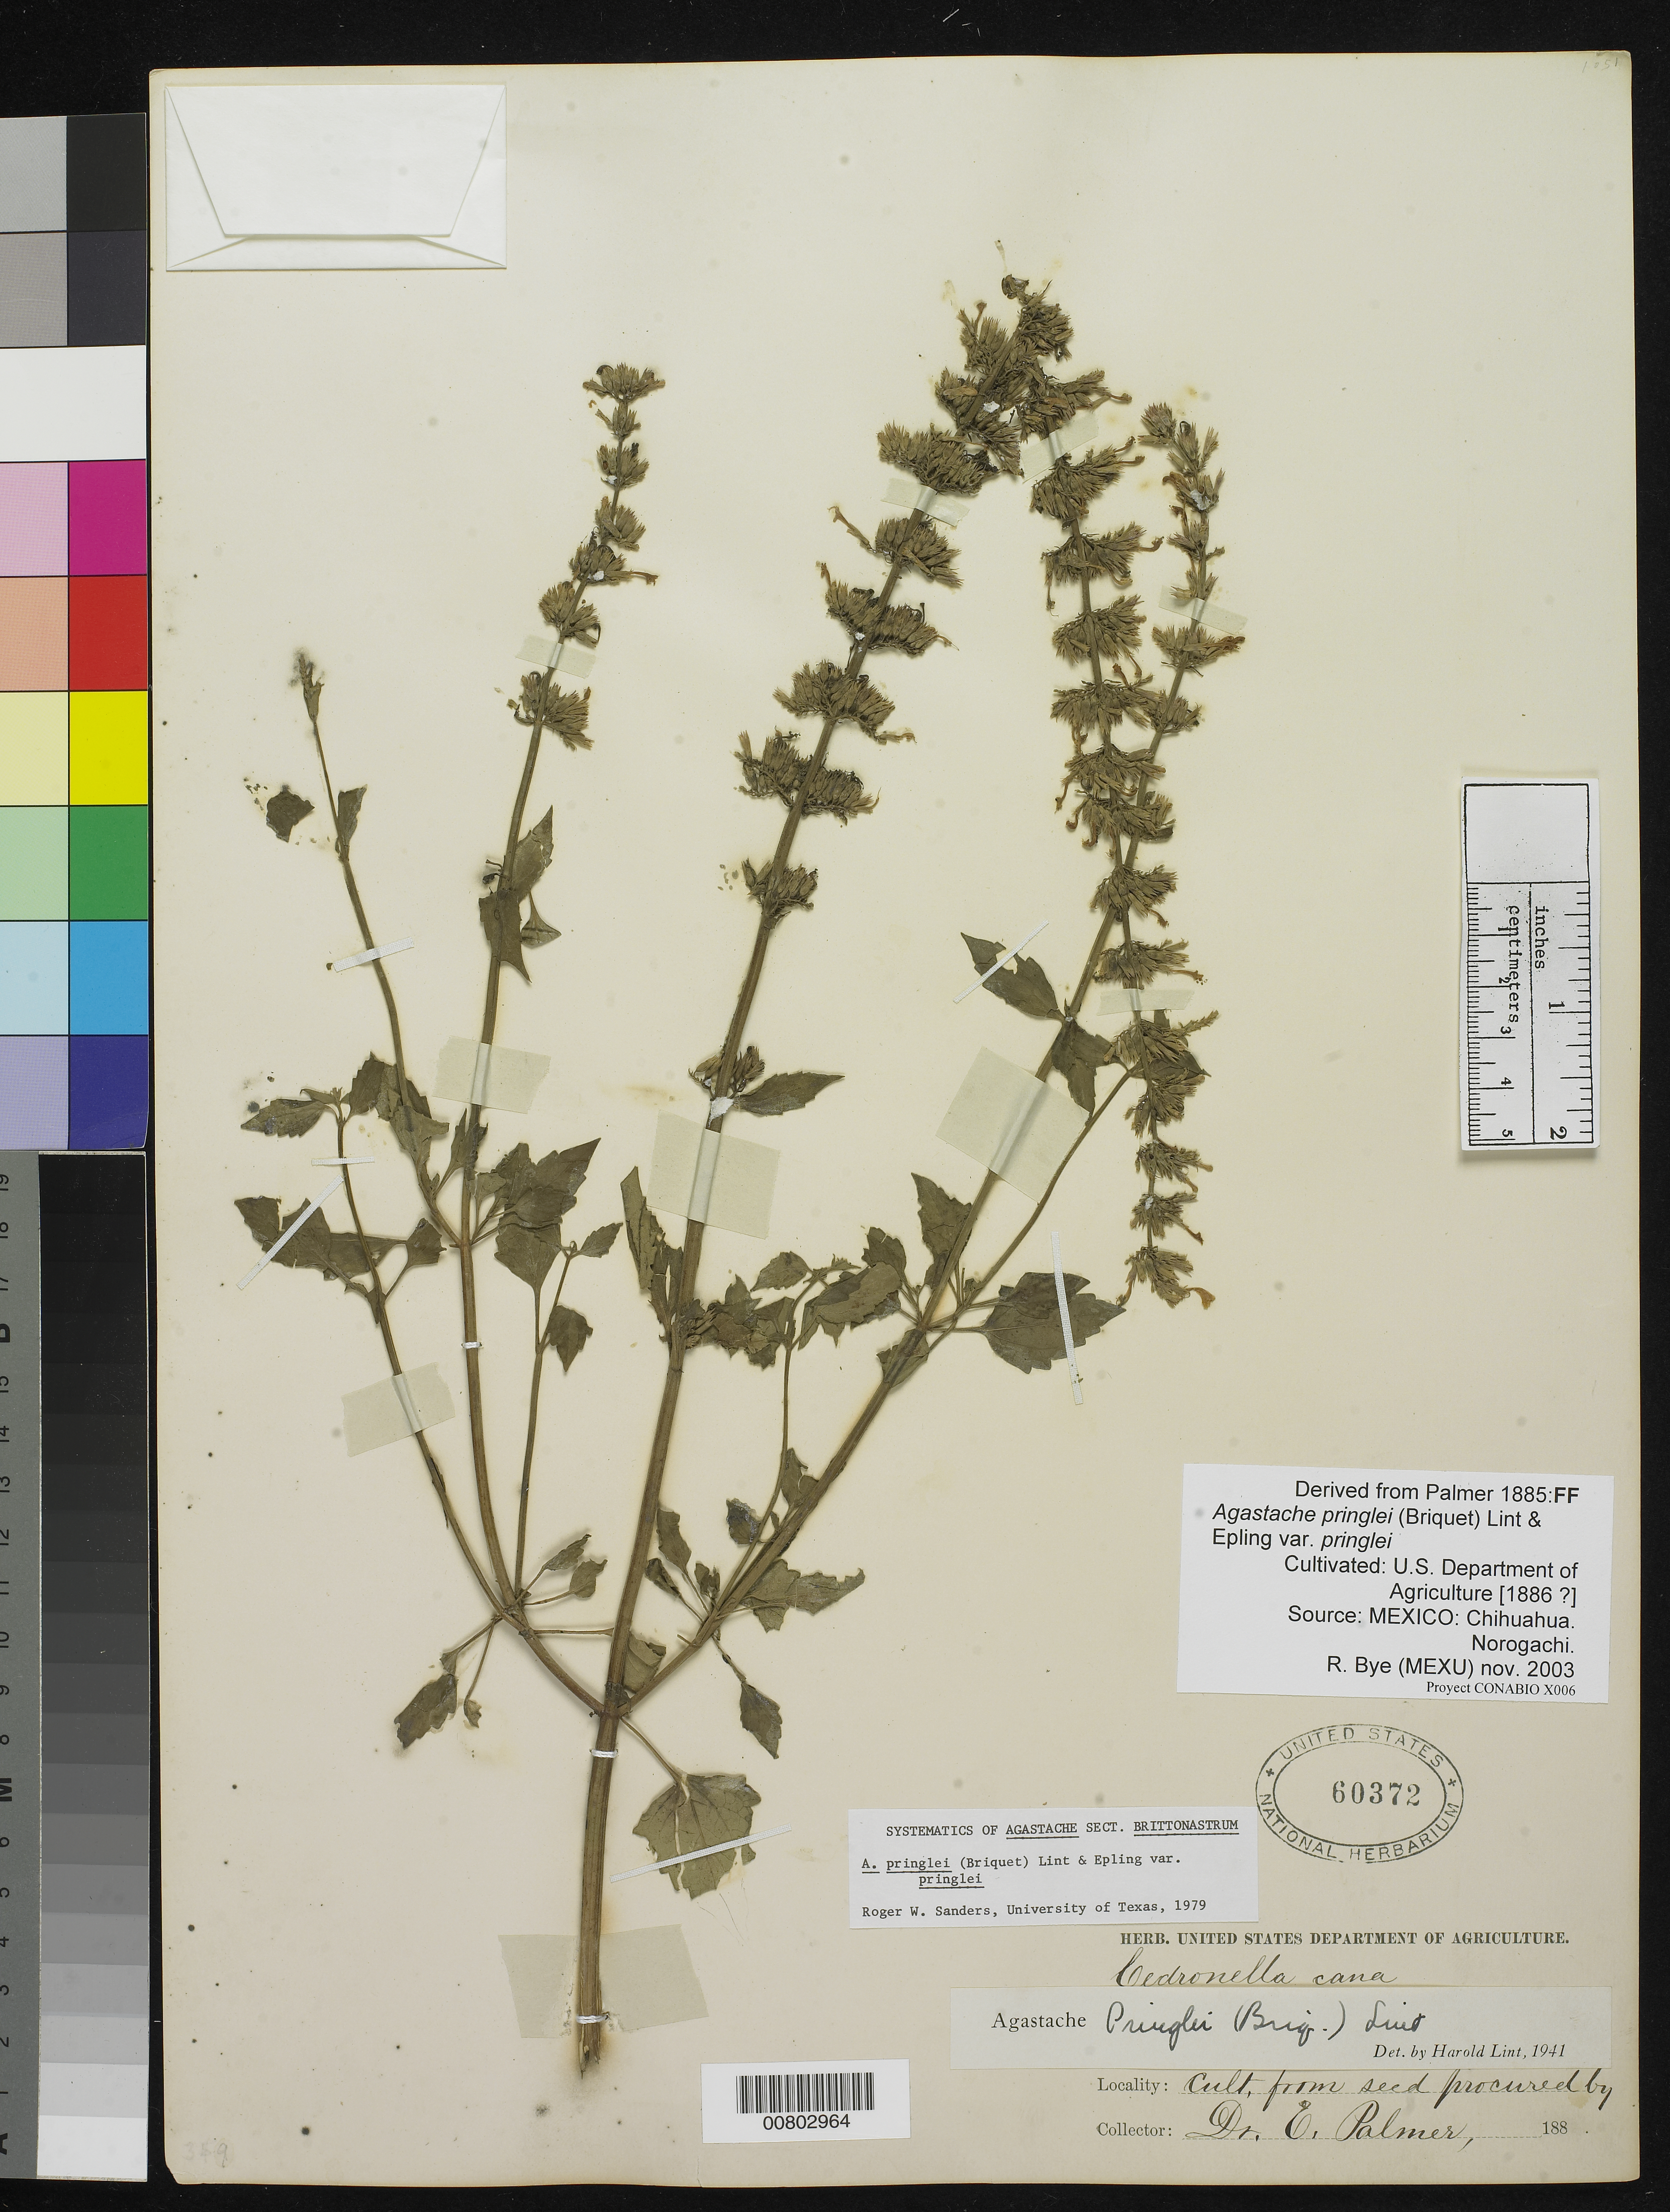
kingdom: Plantae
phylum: Tracheophyta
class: Magnoliopsida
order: Lamiales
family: Lamiaceae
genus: Agastache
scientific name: Agastache pringlei var. pringlei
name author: (Briq.) Lint & Epling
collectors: E. Palmer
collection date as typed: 1886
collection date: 1886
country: Mexico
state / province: Chihuahua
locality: FF. Norogachi, Chihuahua.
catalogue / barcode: US 60372